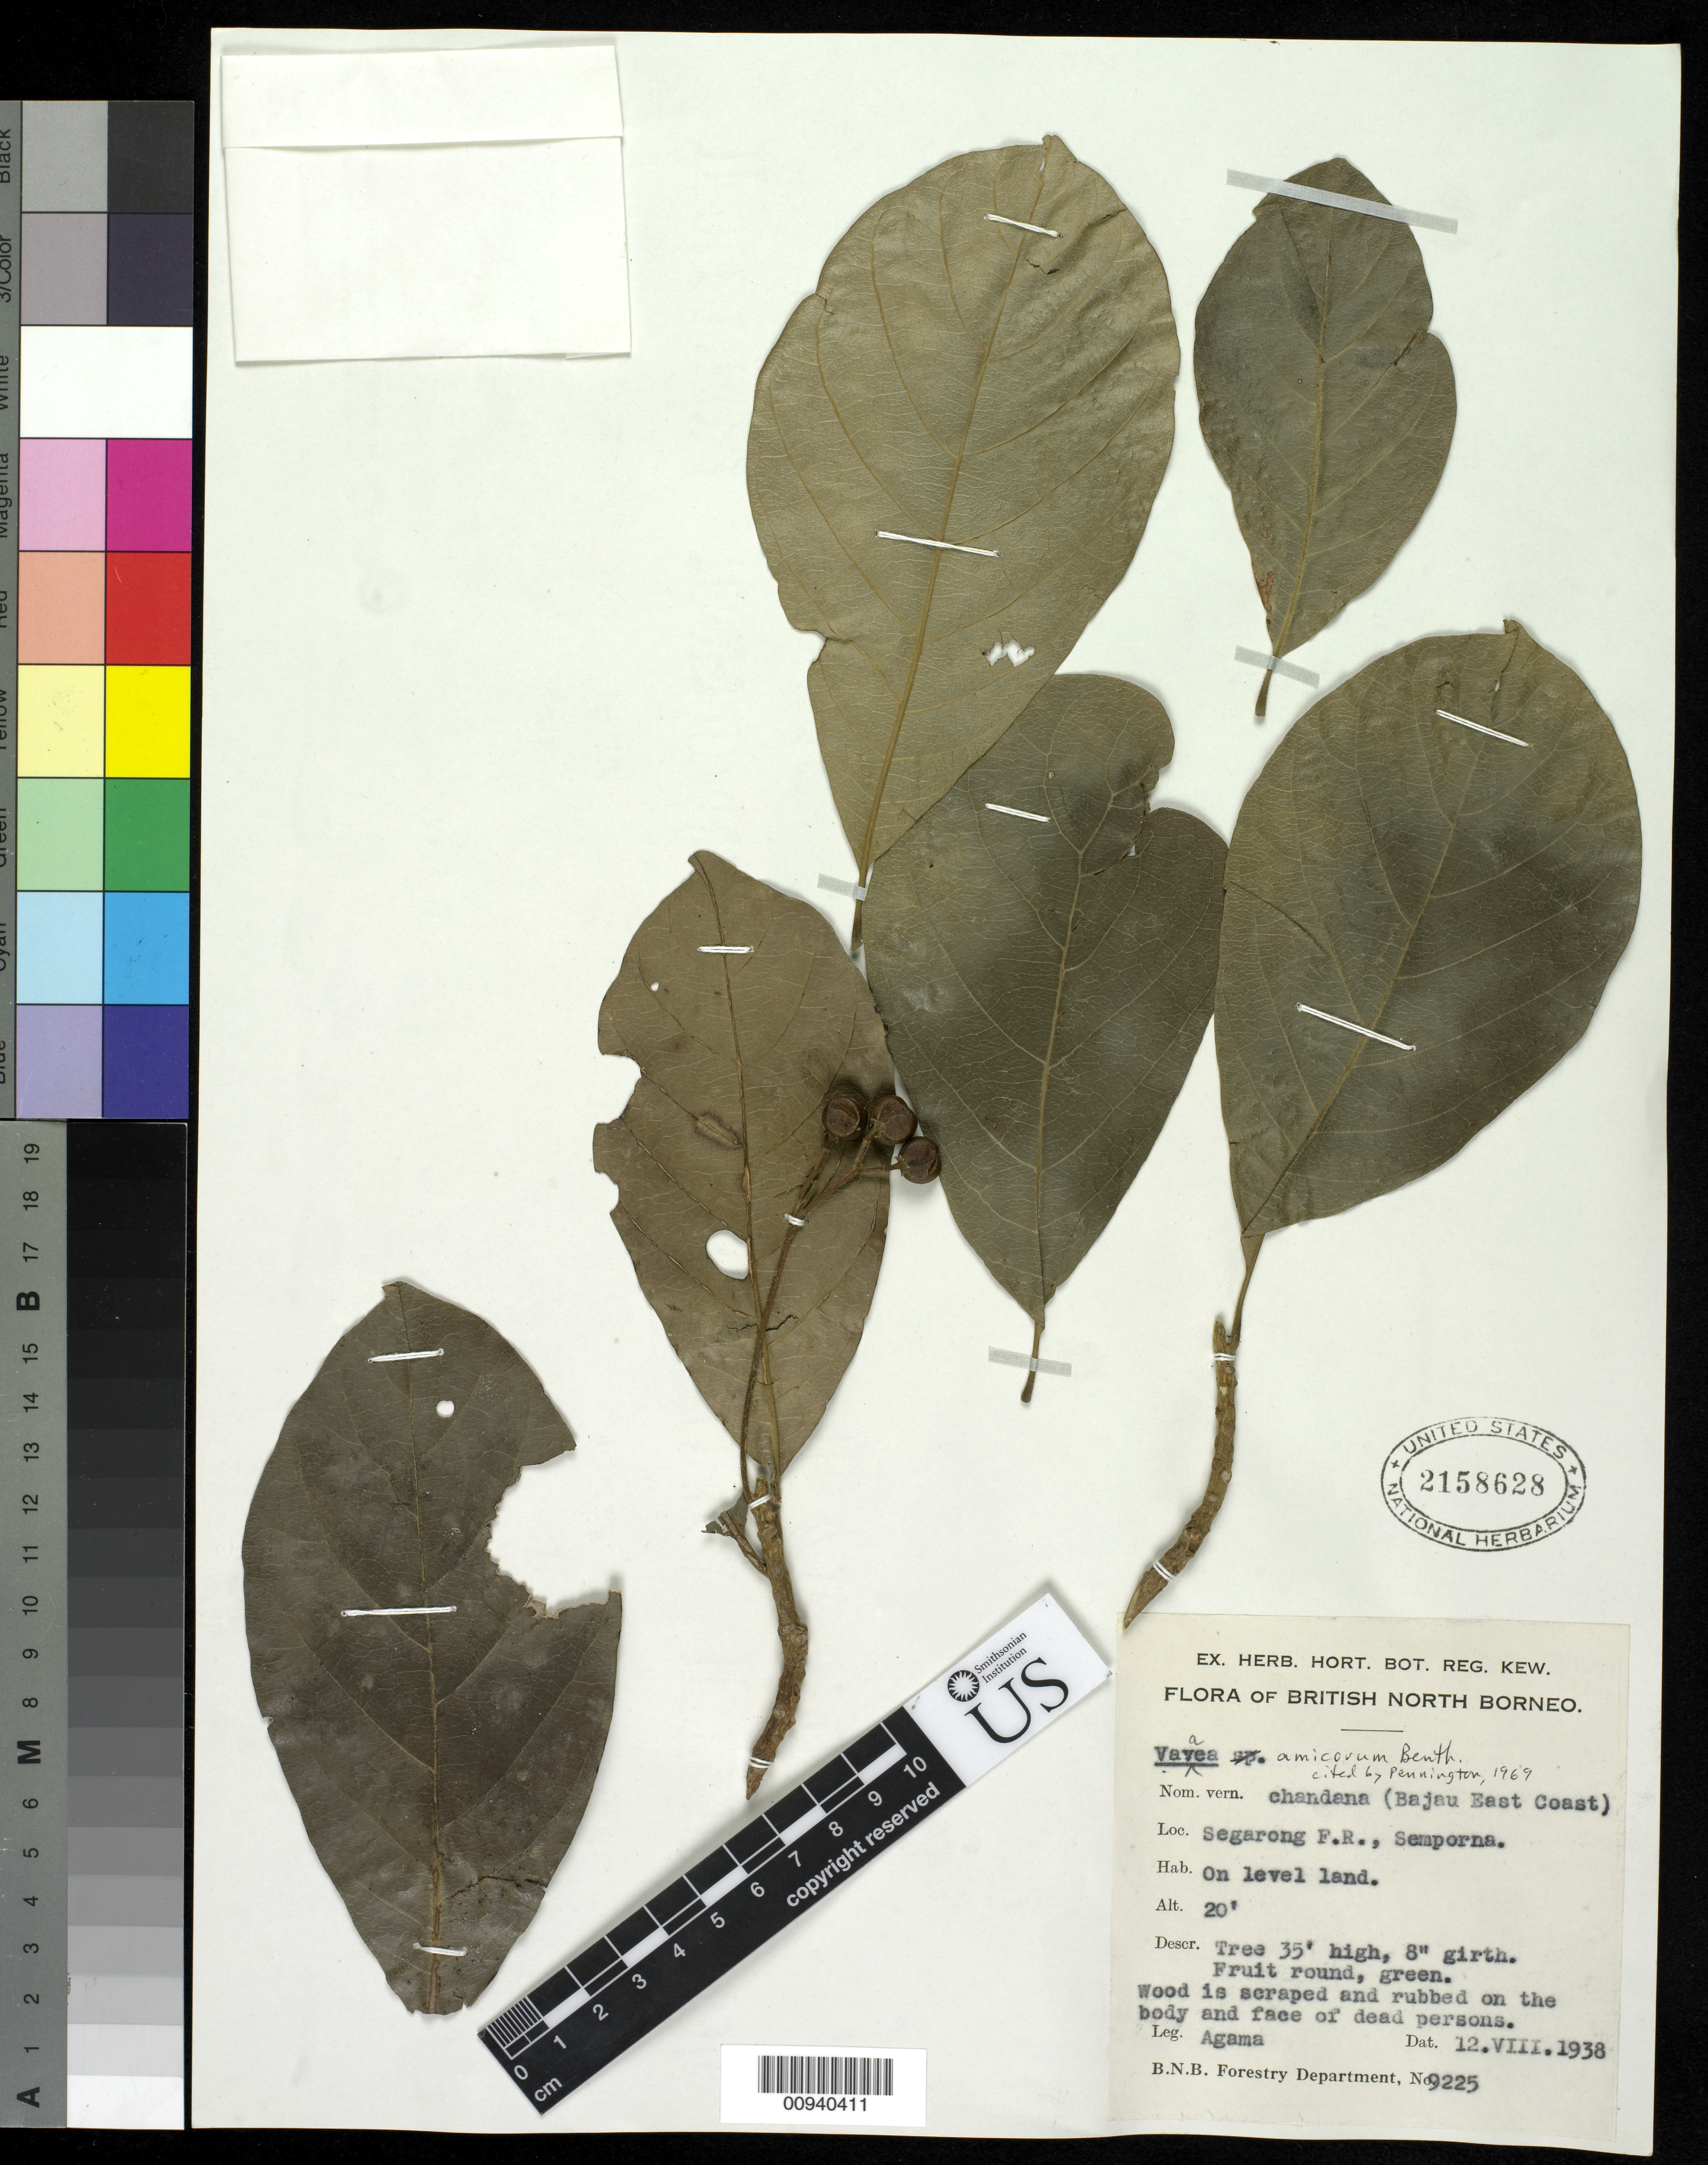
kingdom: Plantae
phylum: Tracheophyta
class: Magnoliopsida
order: Sapindales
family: Meliaceae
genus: Vavaea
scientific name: Vavaea amicorum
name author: Benth.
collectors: J. Agama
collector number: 9225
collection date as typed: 12 Aug 1938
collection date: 1938-08-12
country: Malaysia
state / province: Sabah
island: Borneo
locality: Segarong F.R., Semporna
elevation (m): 6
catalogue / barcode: US 2158628